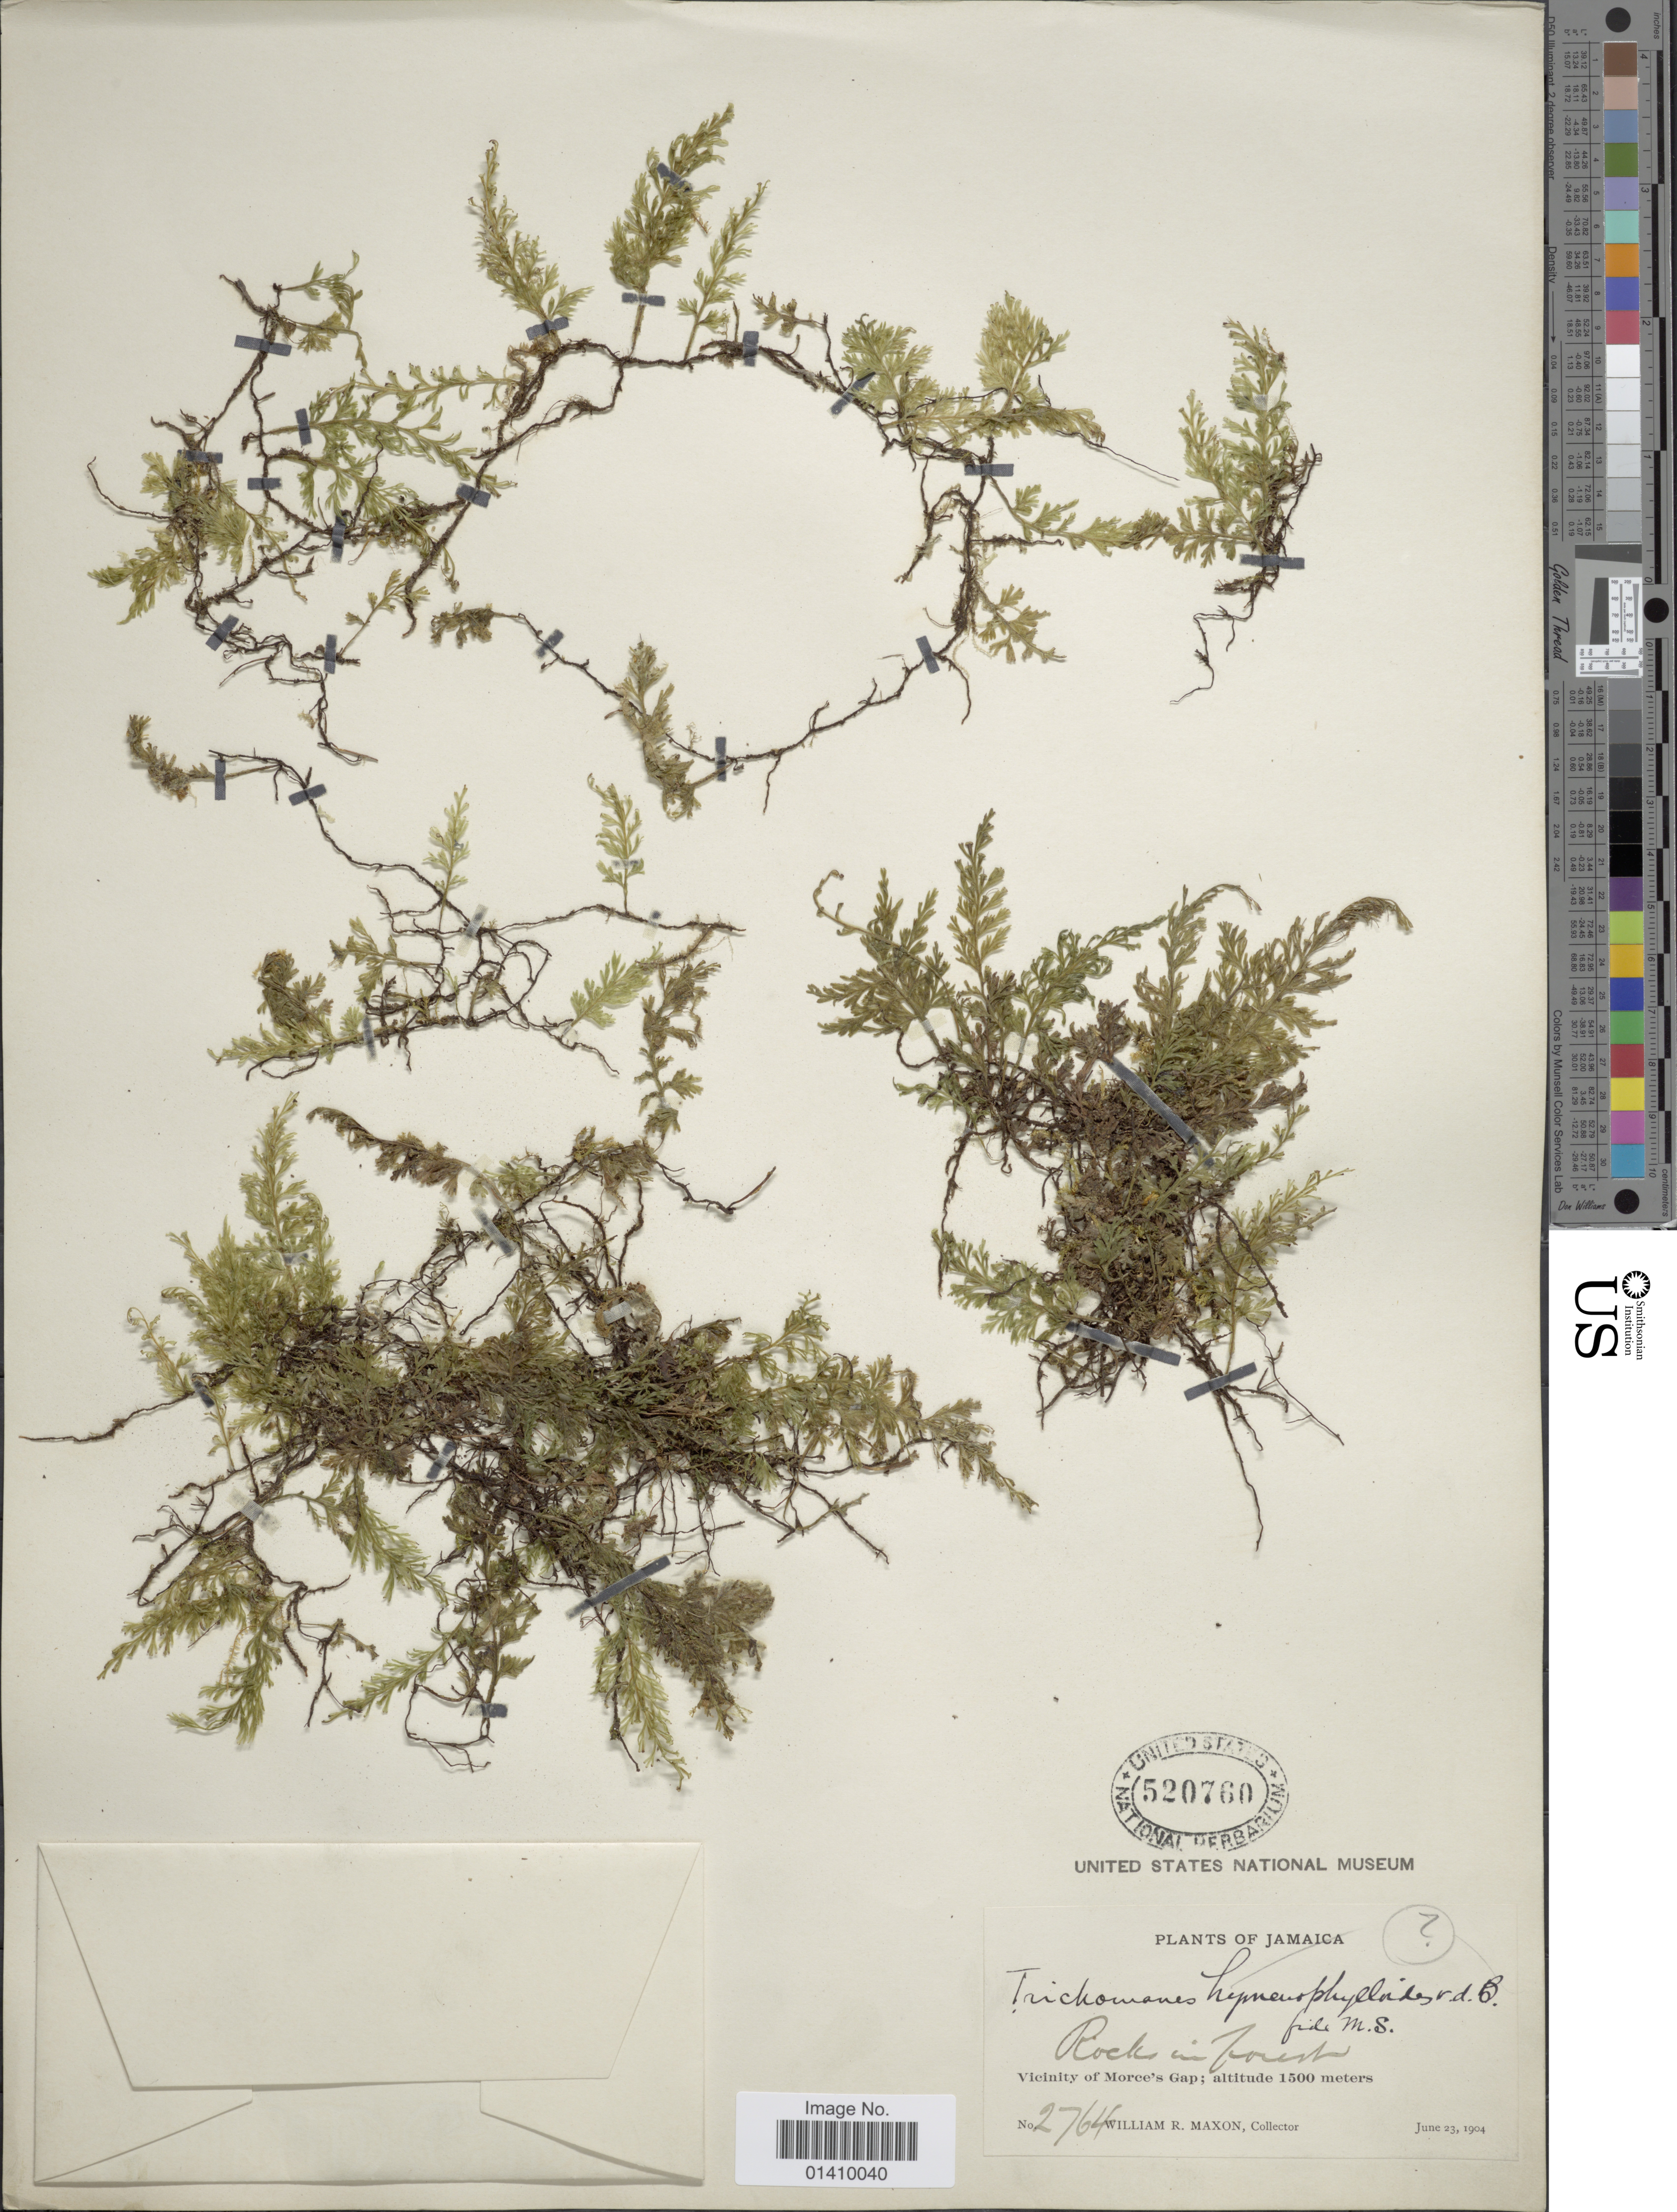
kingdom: Plantae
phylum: Tracheophyta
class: Polypodiopsida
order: Hymenophyllales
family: Hymenophyllaceae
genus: Polyphlebium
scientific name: Polyphlebium hymenophylloides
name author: (Bosch) Ebihara & Dubuisson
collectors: W. R. Maxon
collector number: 2764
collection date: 1904-06-23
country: Jamaica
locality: Vicinity of Morce's Gap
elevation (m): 1500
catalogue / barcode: US 520760